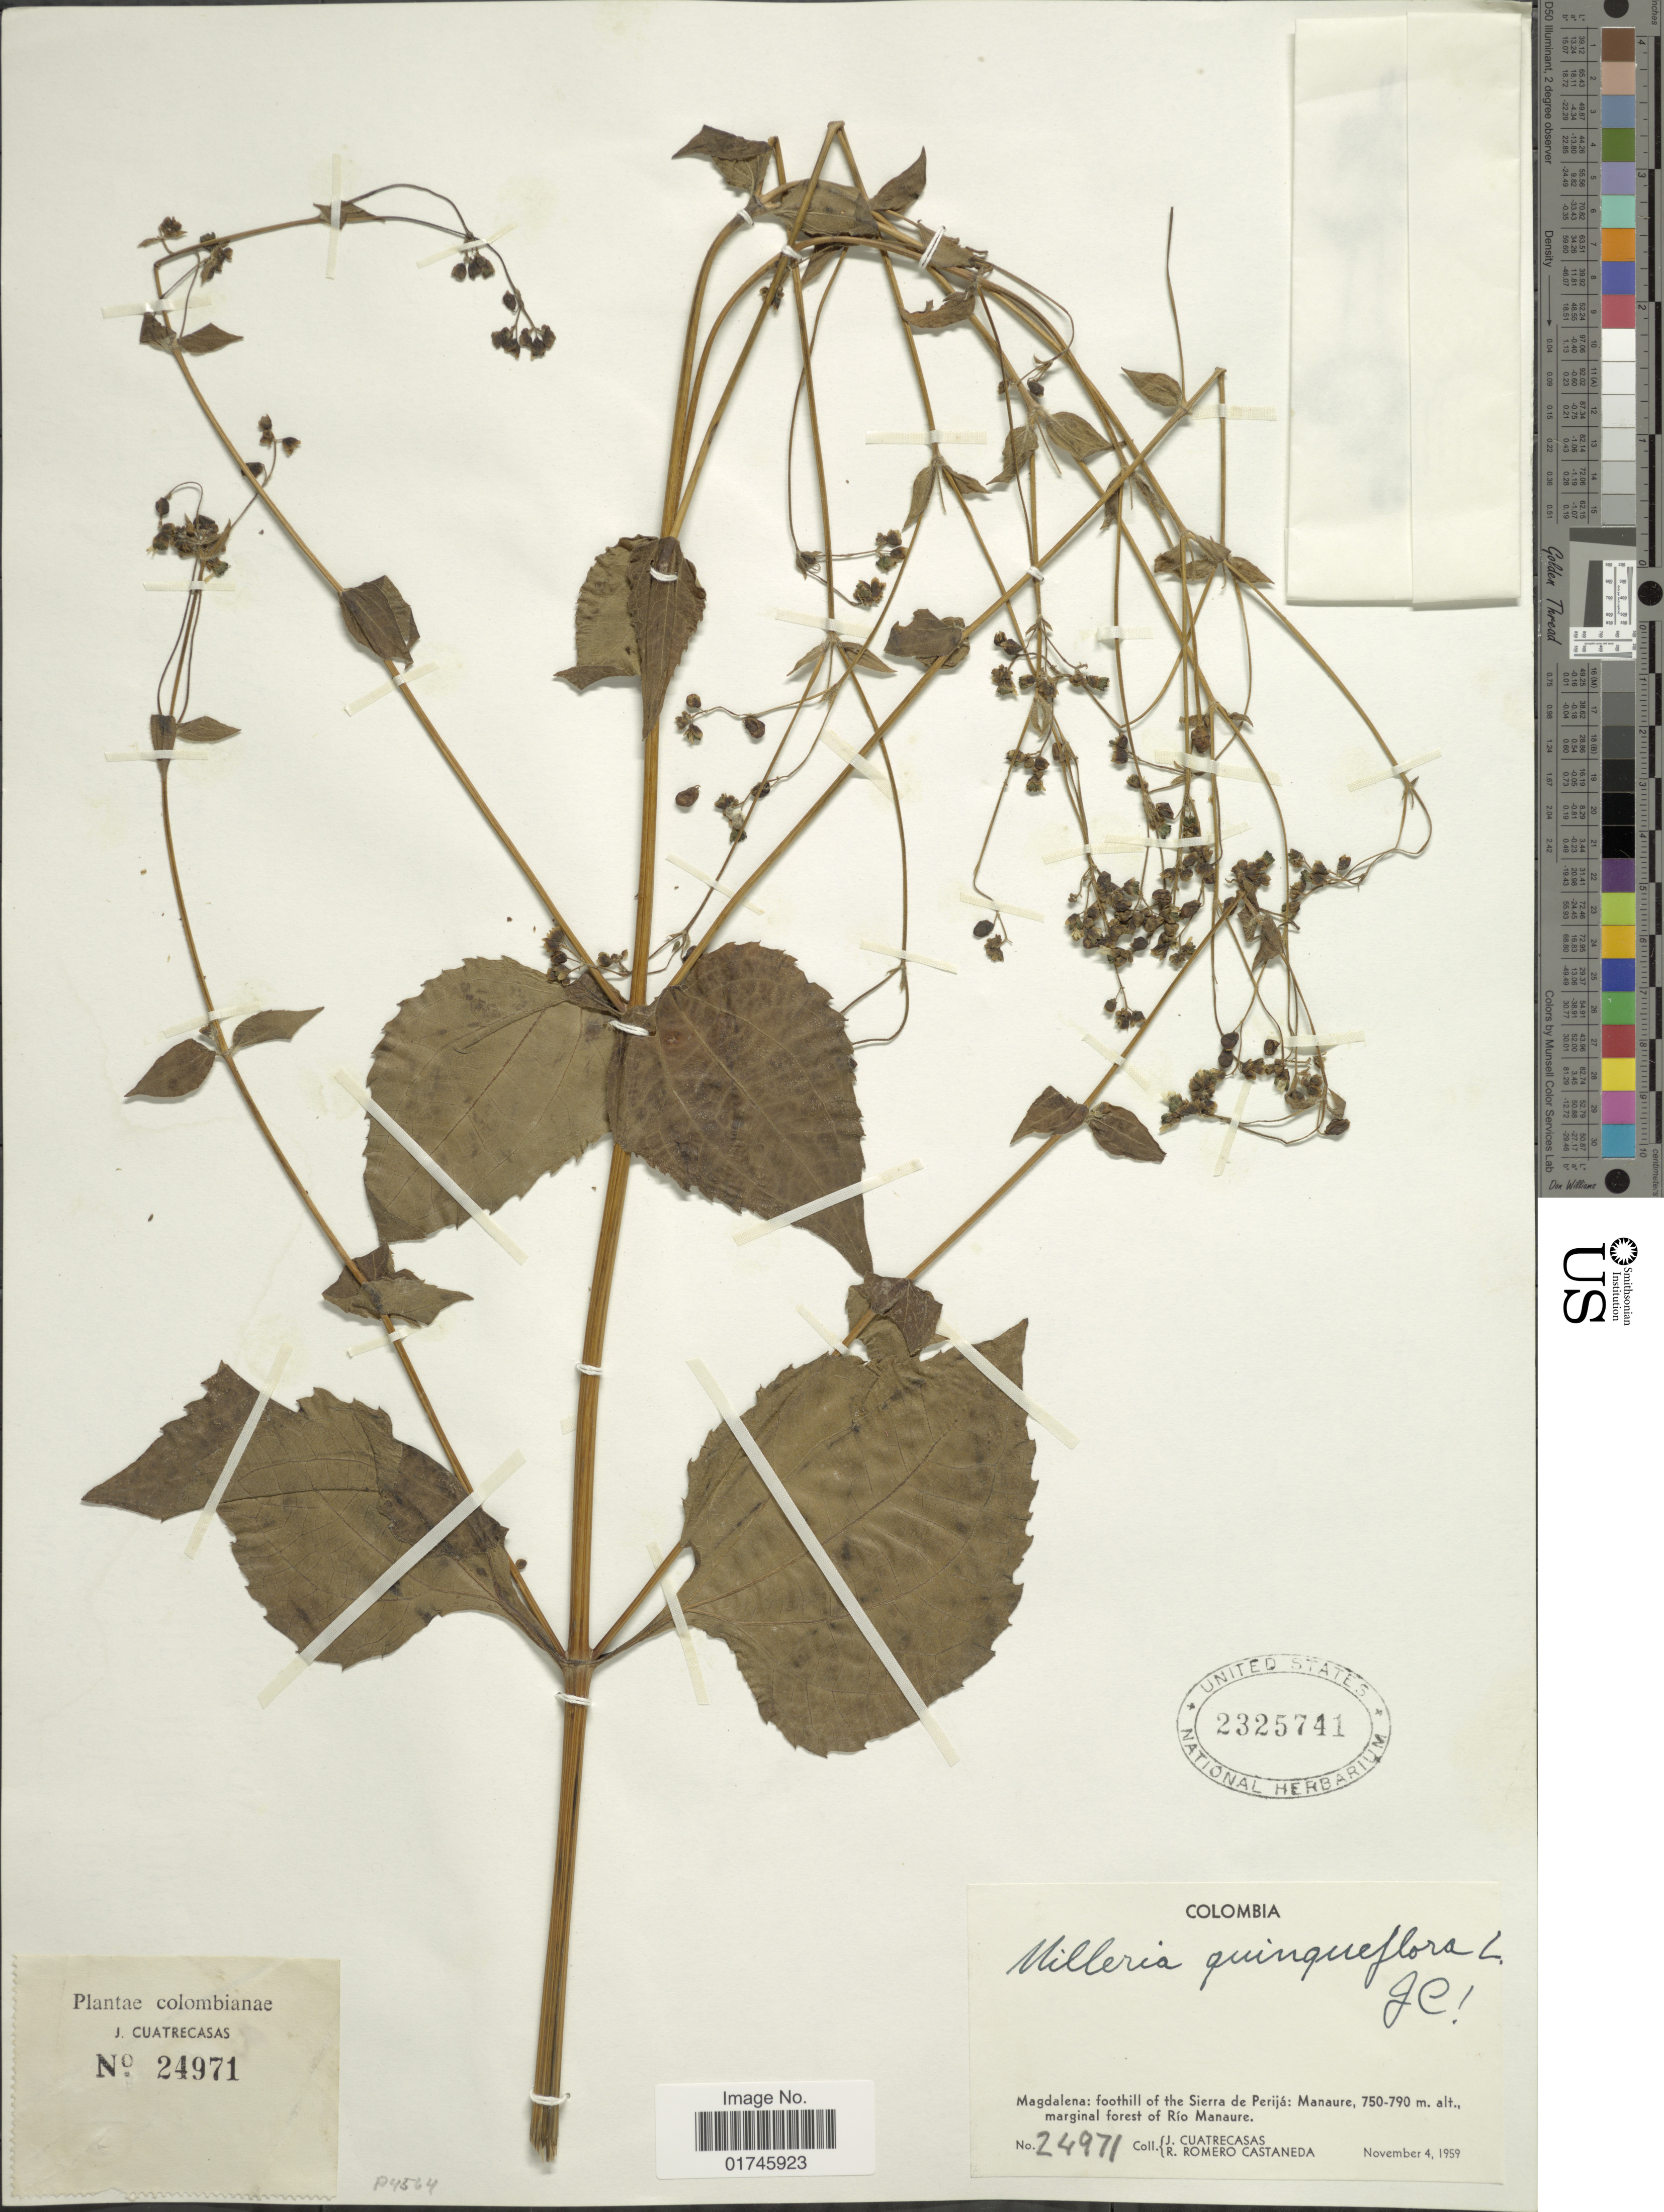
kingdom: Plantae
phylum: Tracheophyta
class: Magnoliopsida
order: Asterales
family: Asteraceae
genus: Milleria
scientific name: Milleria quinqueflora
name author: L.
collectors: J. Cuatrecasas & R. Romero Castañeda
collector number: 24971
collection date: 1959-11-04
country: Colombia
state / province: Magdalena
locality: Magdalena: foothill of the Sierra de Perija: Manaure. Marginal forest of Rio Manaure.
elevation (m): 750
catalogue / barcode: US 2325741